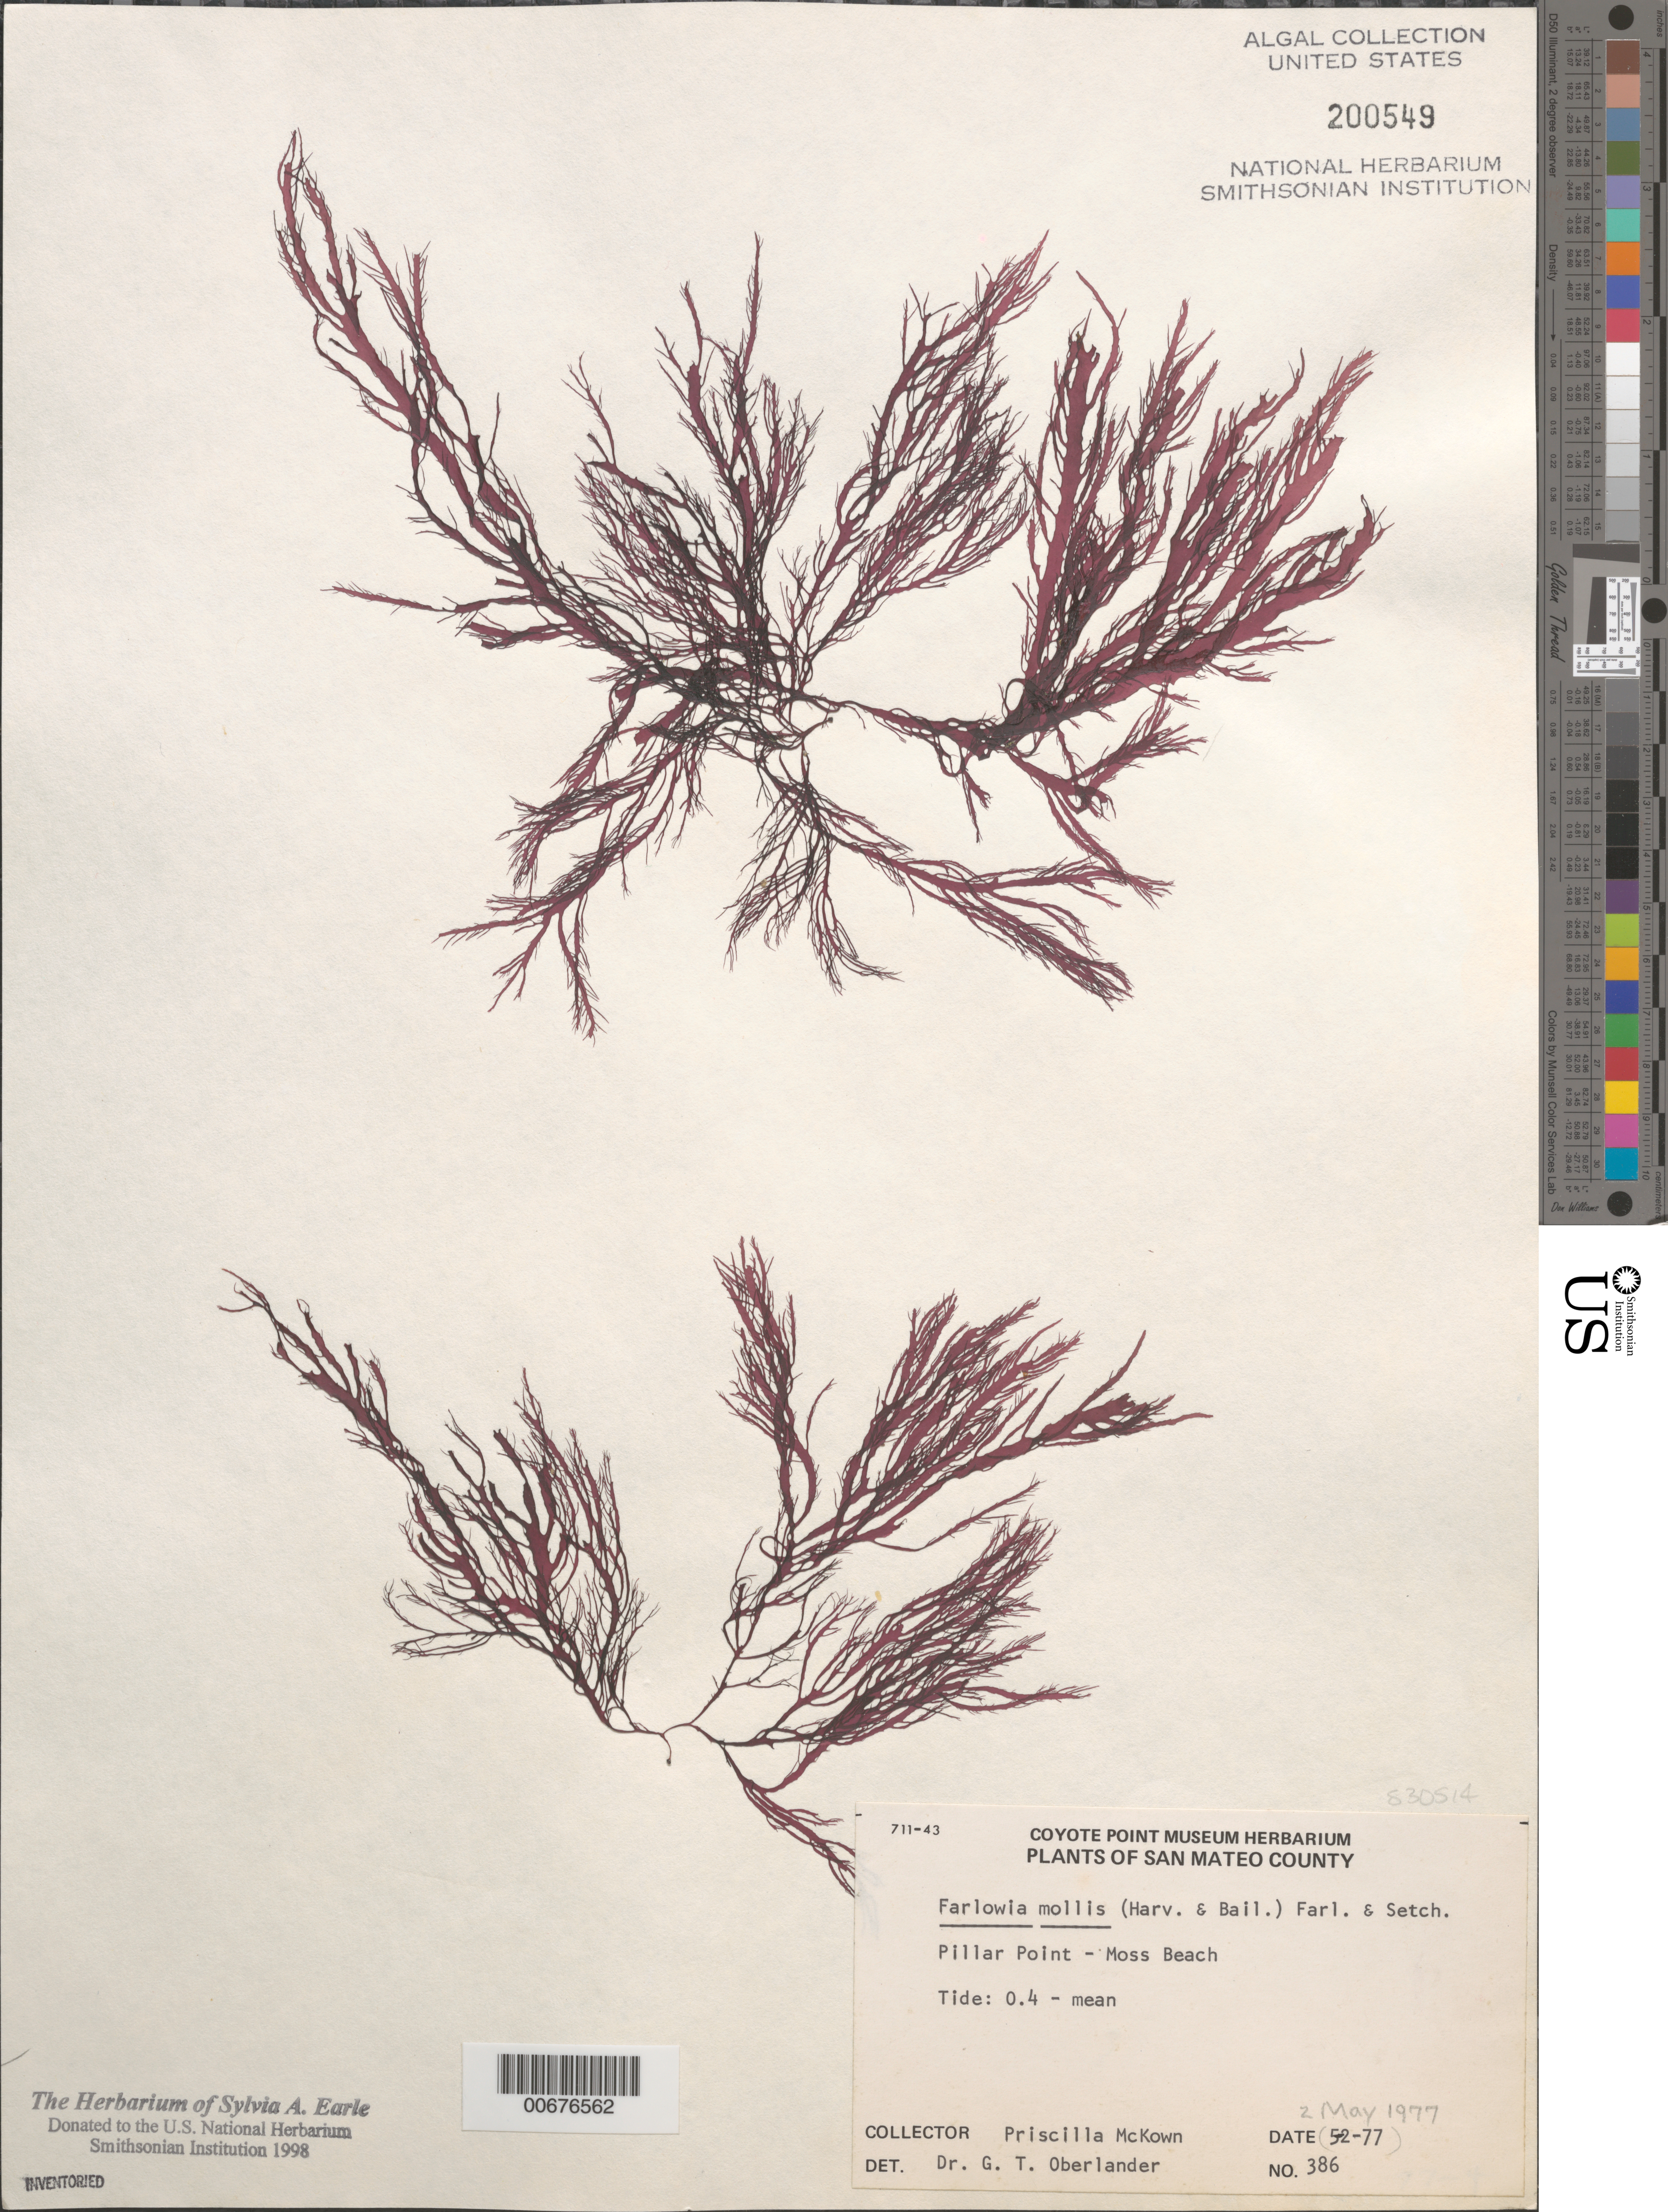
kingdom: Plantae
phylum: Rhodophyta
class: Florideophyceae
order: Gigartinales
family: Dumontiaceae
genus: Farlowia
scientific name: Farlowia mollis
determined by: Oberlander, G. T.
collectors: P. McKown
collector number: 386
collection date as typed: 02 May 1977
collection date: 1977-05-02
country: United States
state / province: California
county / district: San Mateo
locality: Moss Beach, Pillar Point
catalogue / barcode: US 200549